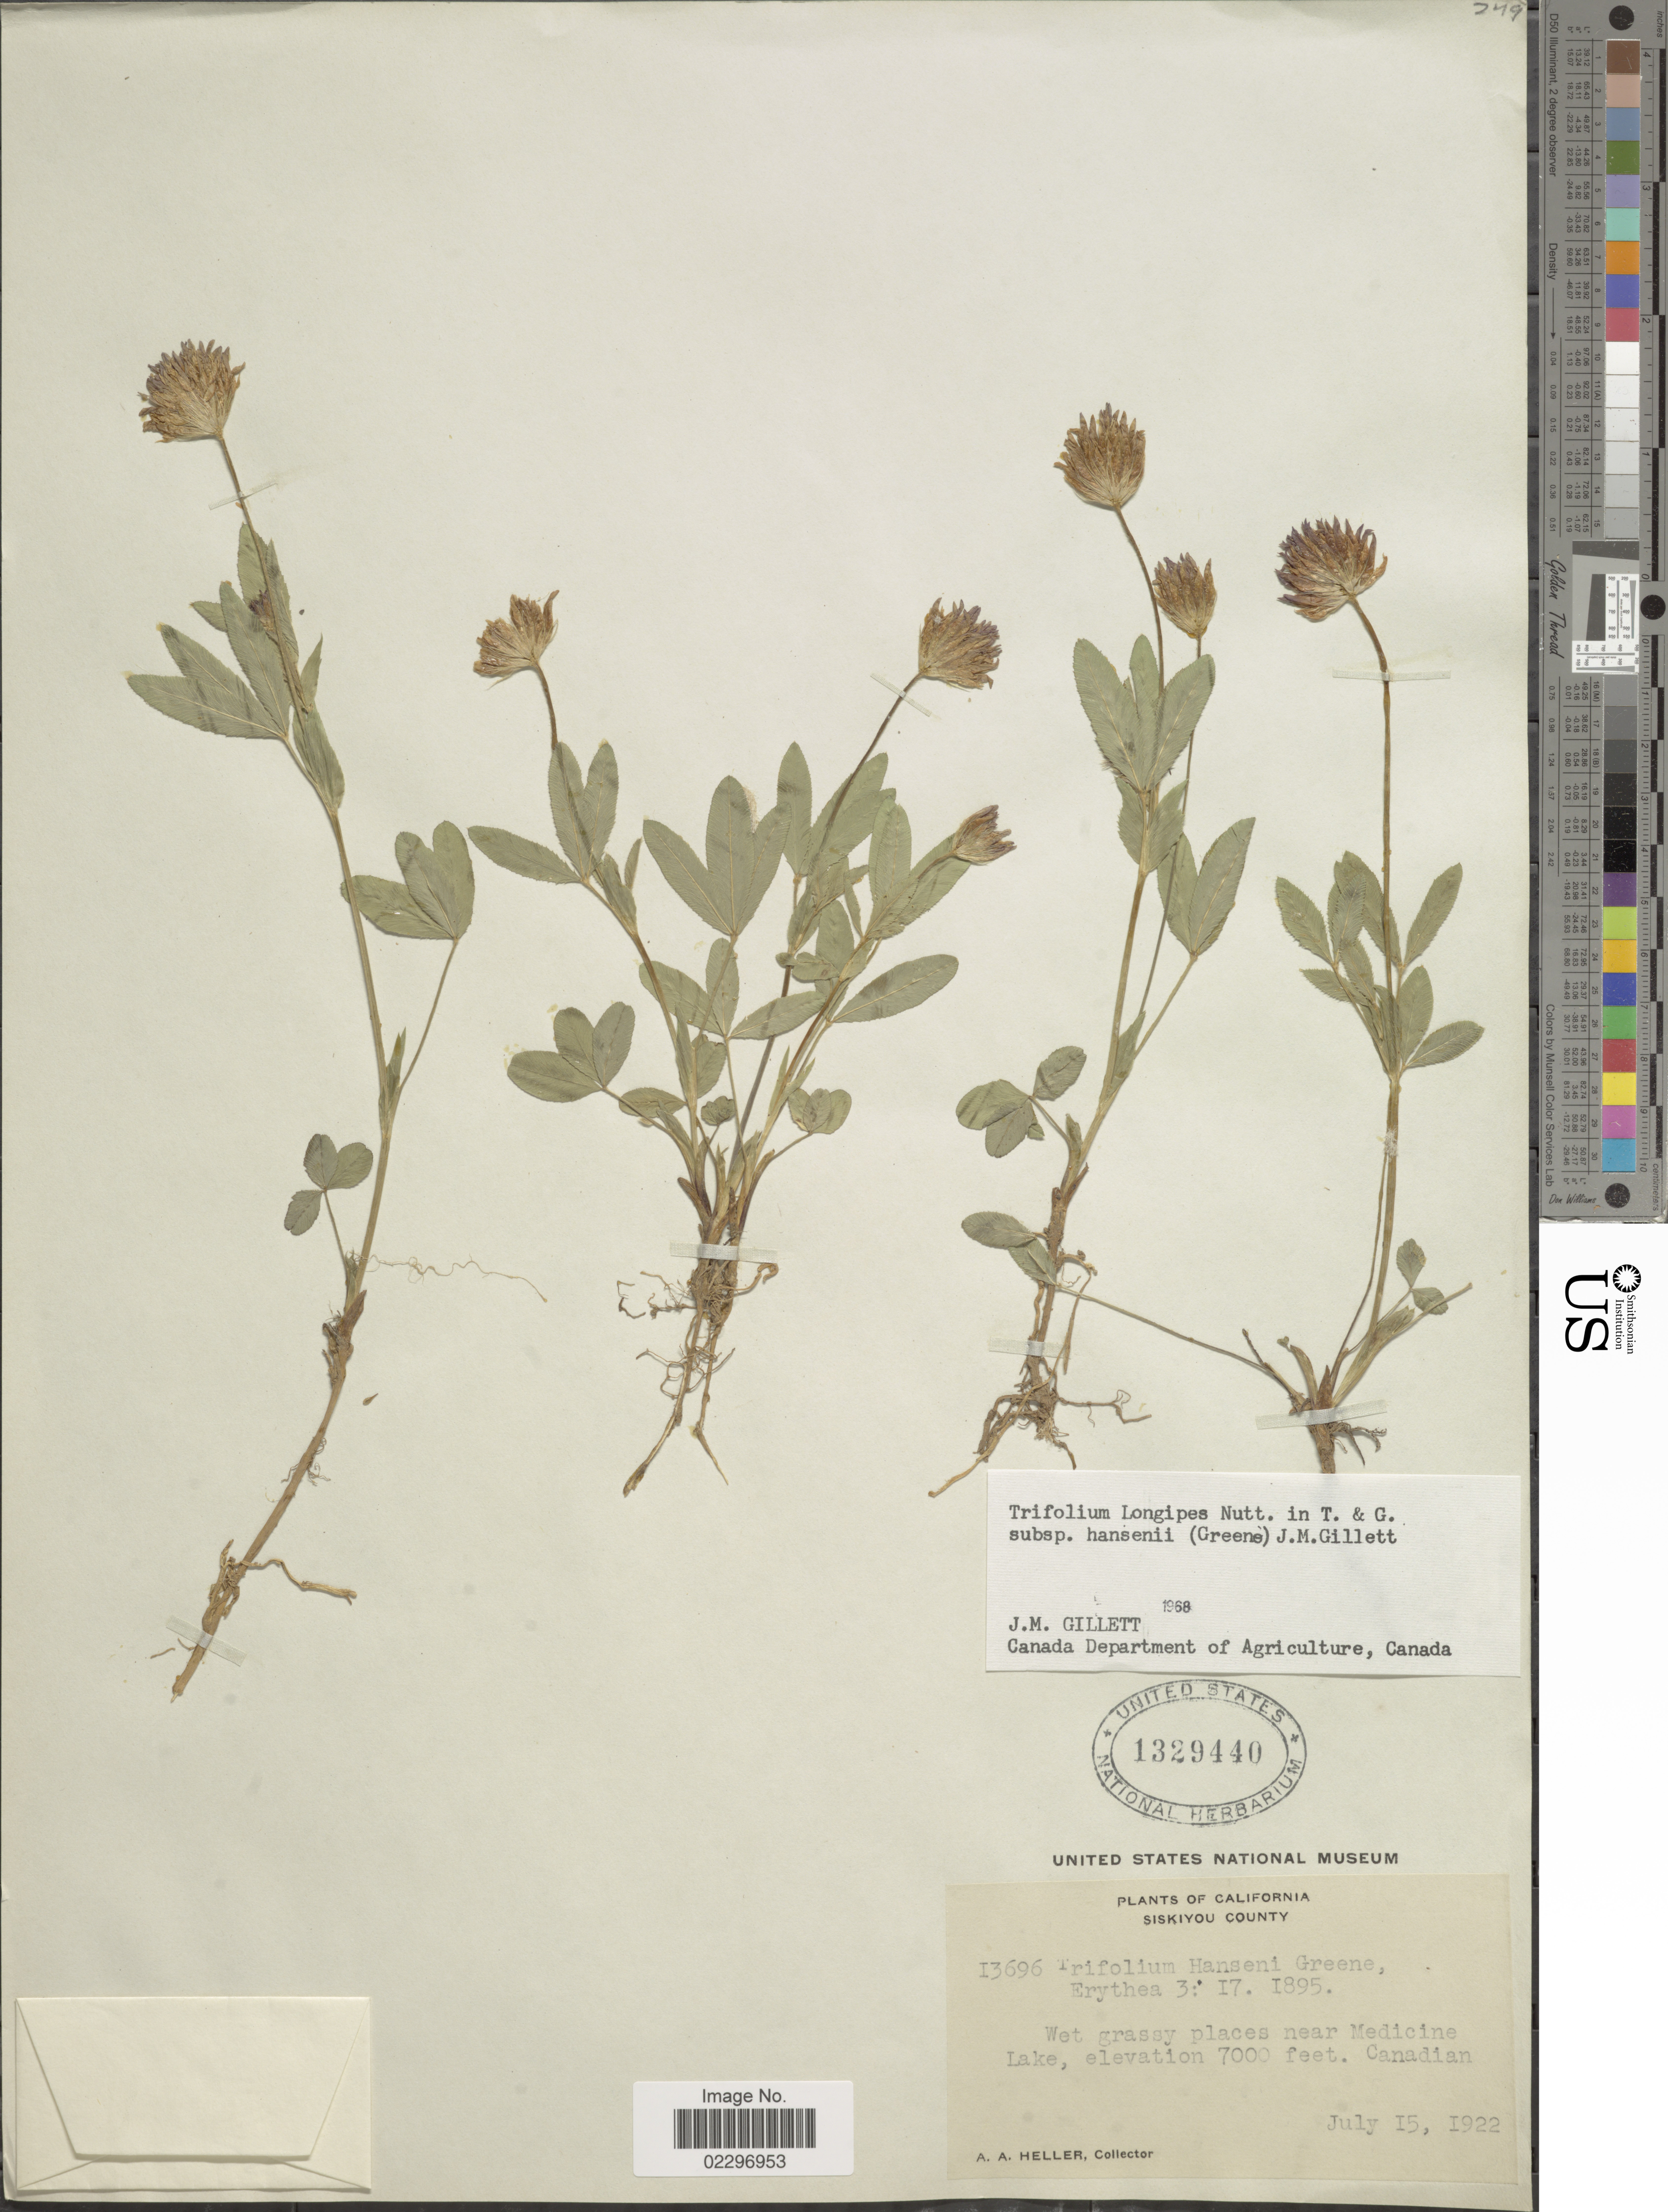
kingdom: Plantae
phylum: Tracheophyta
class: Magnoliopsida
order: Fabales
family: Fabaceae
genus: Trifolium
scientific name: Trifolium longipes subsp. hansenii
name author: (Greene) J.M. Gillett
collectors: A. A. Heller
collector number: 13696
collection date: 1922-07-15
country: United States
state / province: California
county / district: Siskiyou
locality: Siskiyou County, Wet grassy places near Medicine Lake, Canadian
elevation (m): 2134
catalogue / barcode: US 1329440